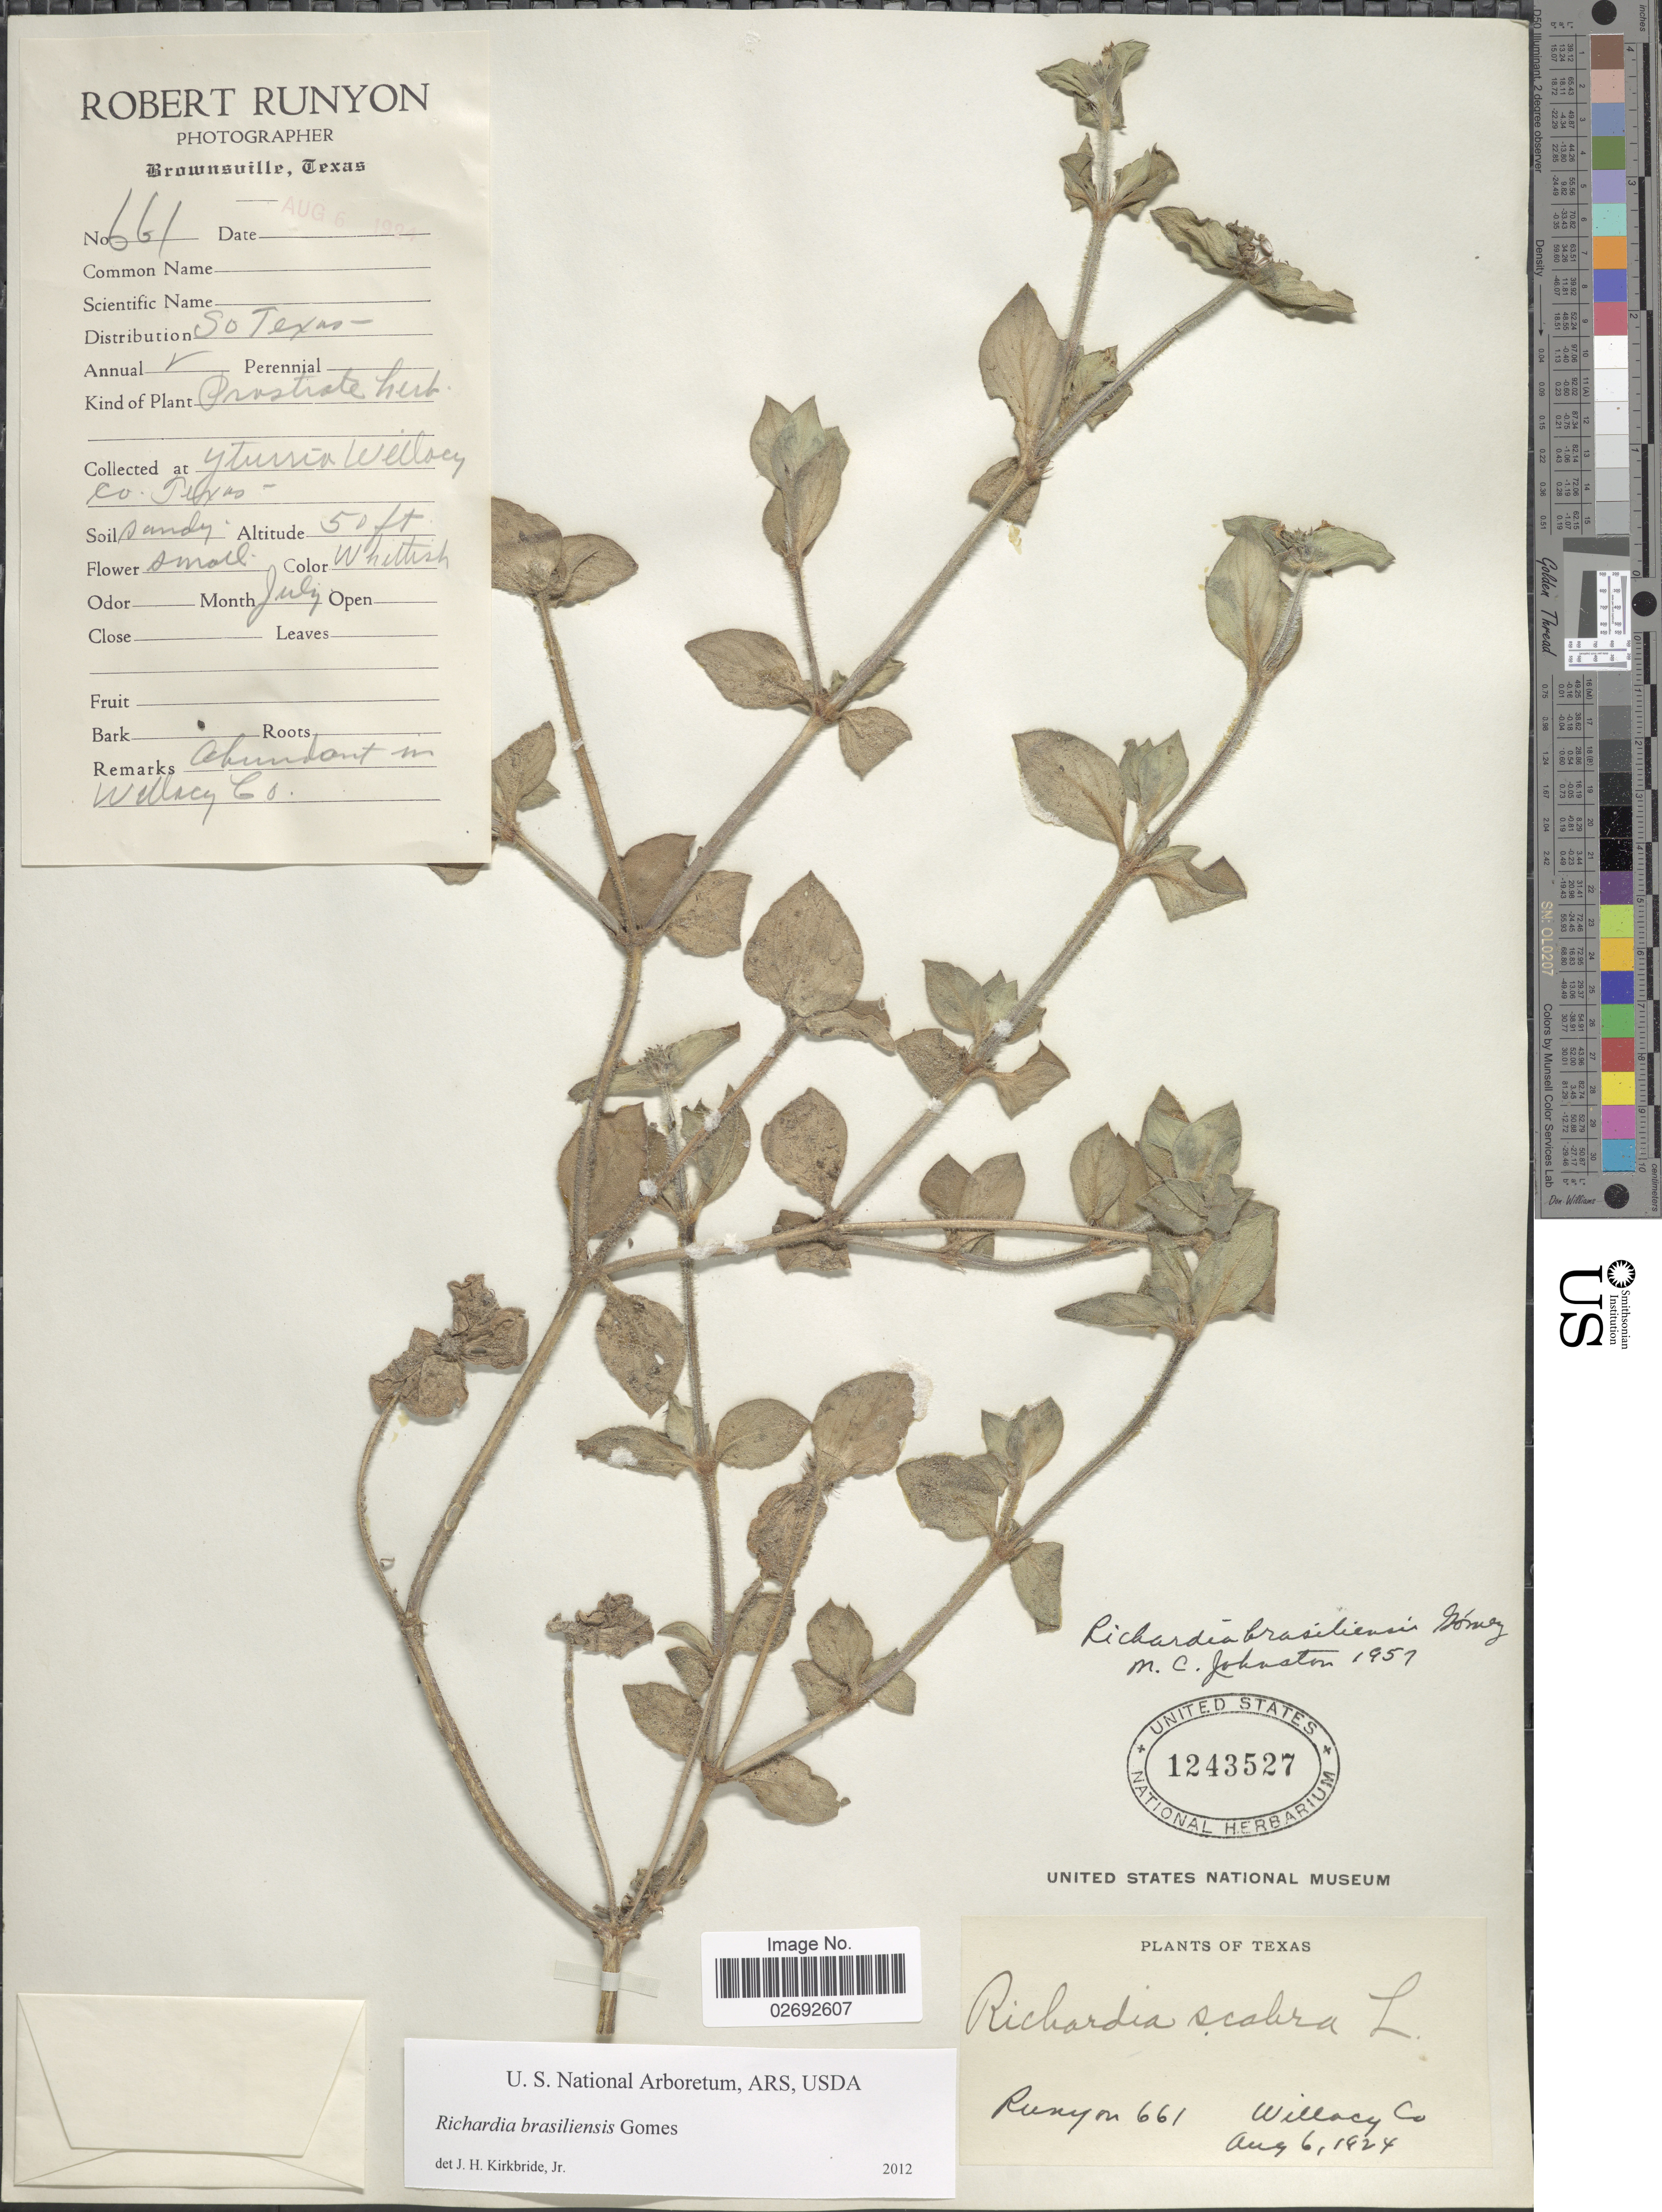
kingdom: Plantae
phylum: Tracheophyta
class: Magnoliopsida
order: Gentianales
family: Rubiaceae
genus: Richardia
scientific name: Richardia brasiliensis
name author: Gomes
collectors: R. Runyon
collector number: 661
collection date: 1924-08-06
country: United States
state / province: Texas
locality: Willocy Co., Yturria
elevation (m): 15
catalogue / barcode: US 1243527